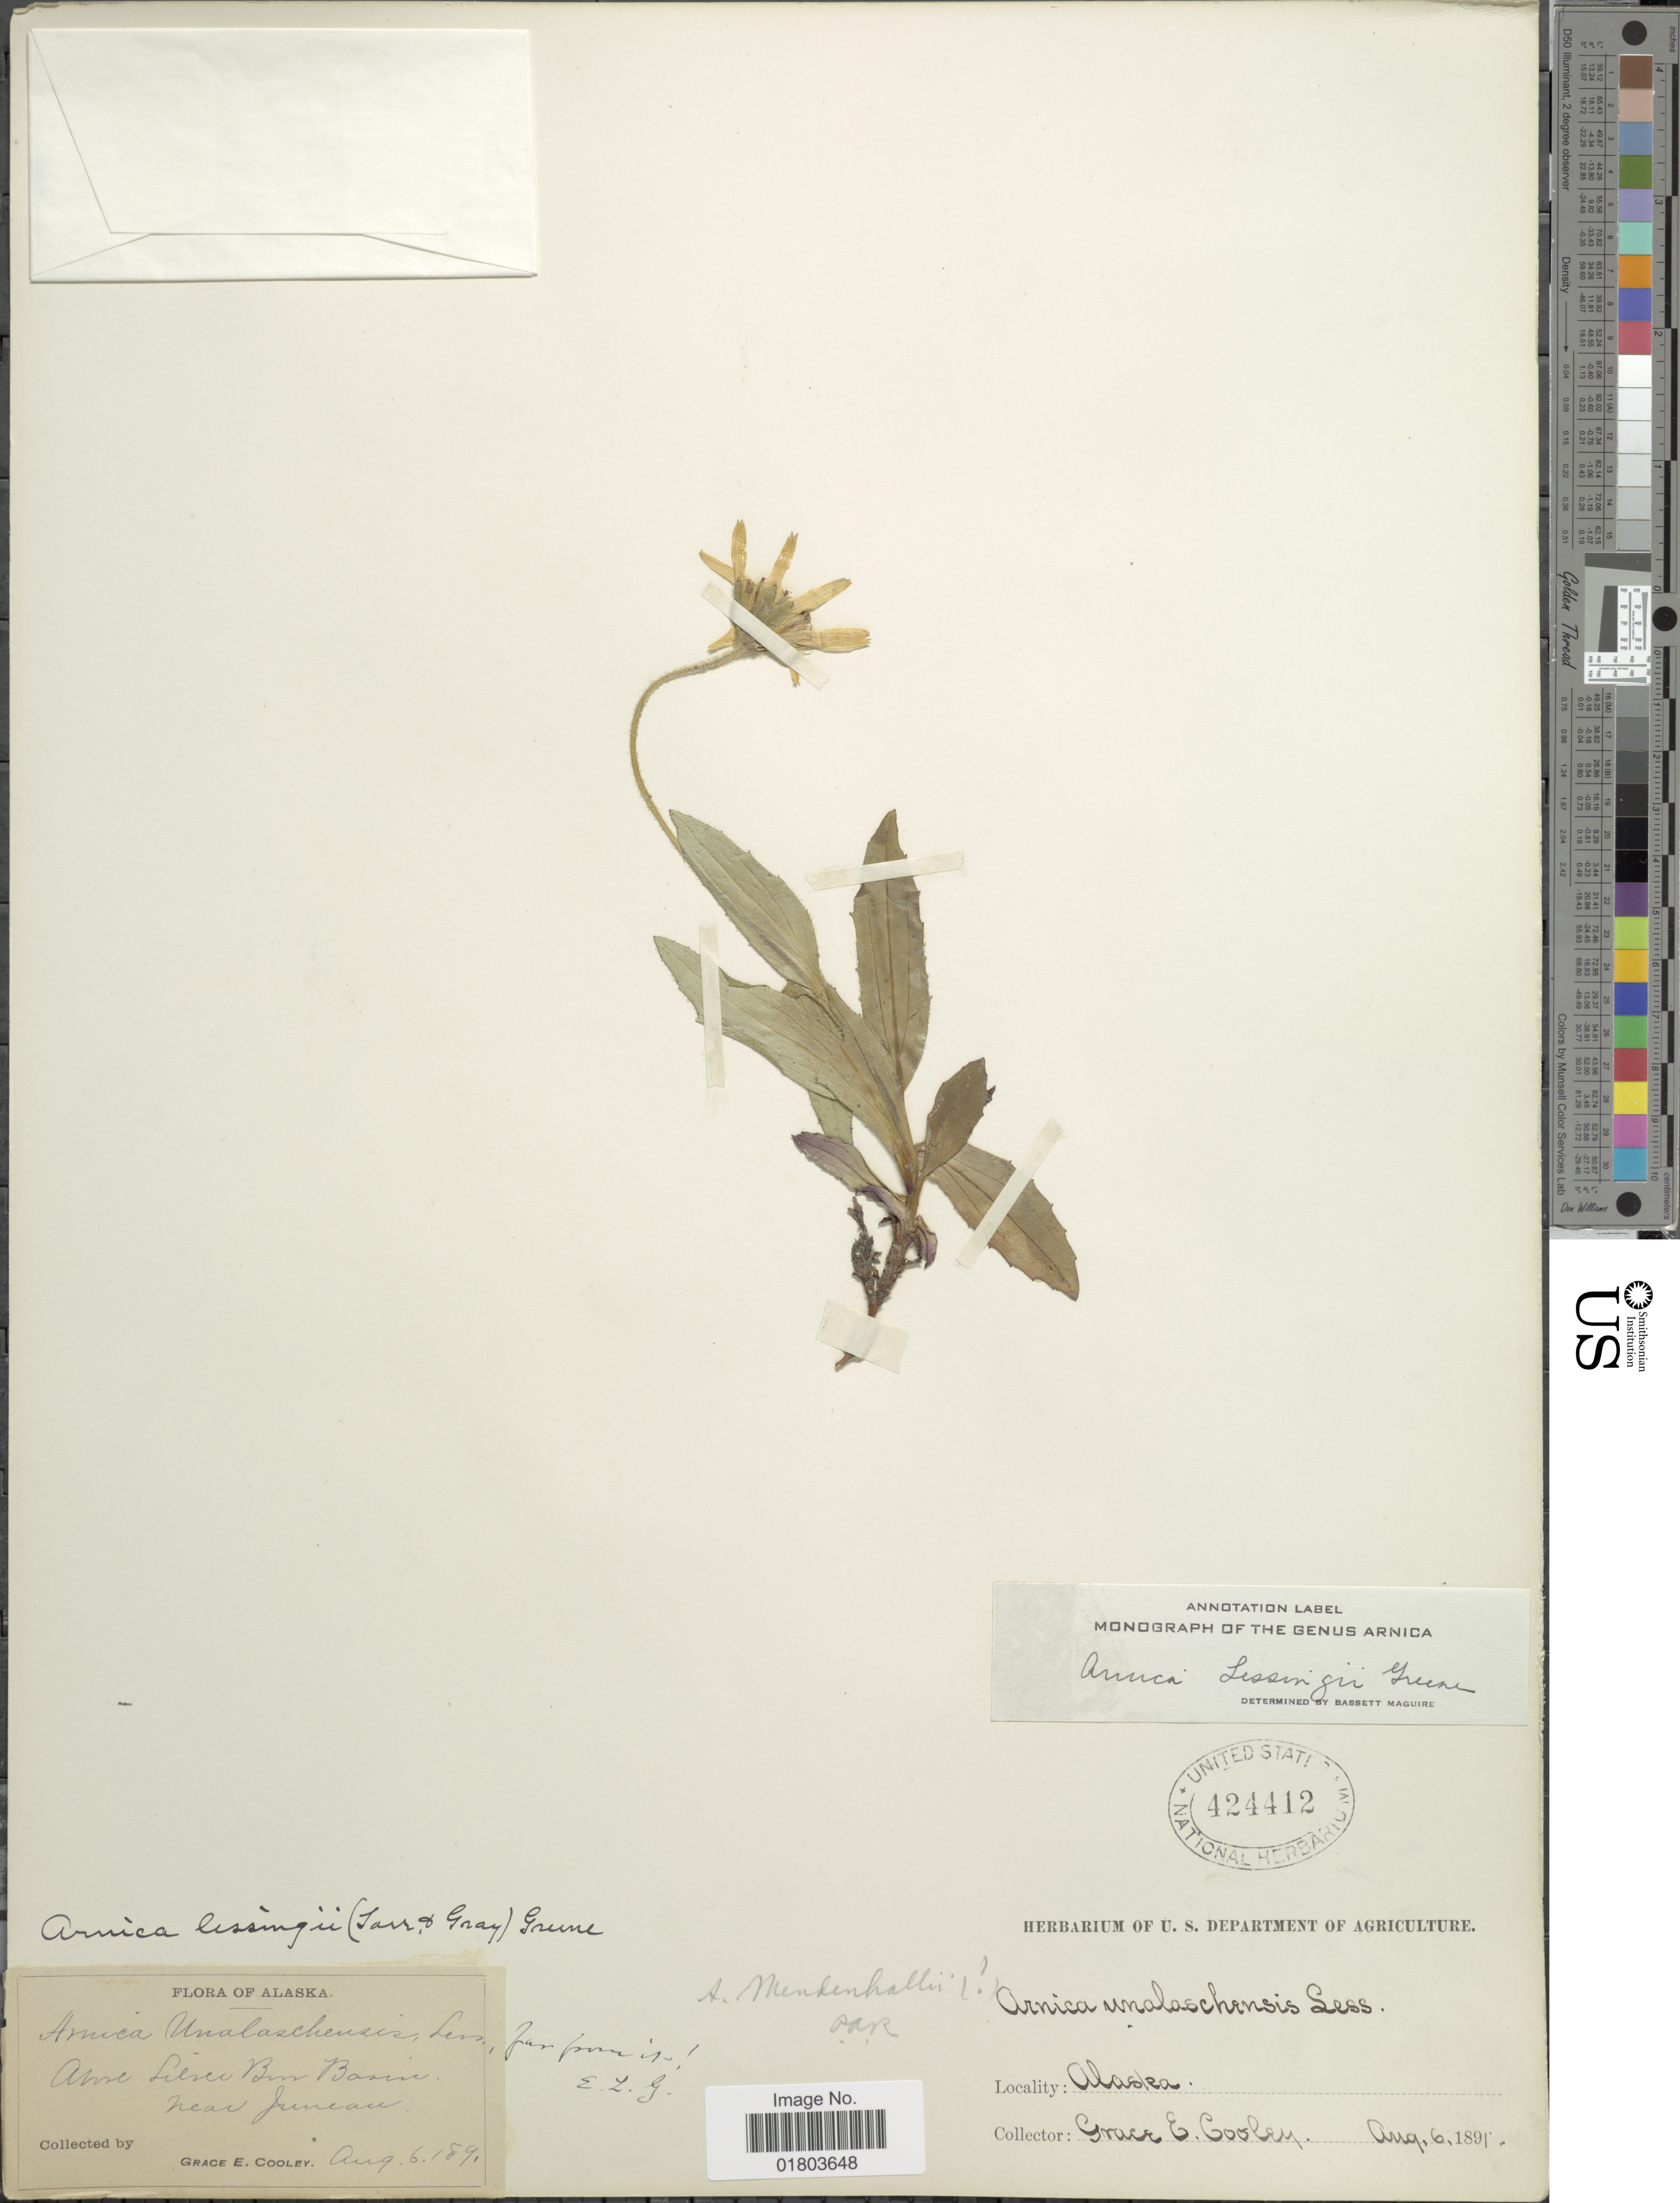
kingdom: Plantae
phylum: Tracheophyta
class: Magnoliopsida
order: Asterales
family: Asteraceae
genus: Arnica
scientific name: Arnica lessingii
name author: (Torr. & A. Gray) Greene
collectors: G. E. Cooley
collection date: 1891-08-06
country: United States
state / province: Alaska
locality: Above Silver Bow Basin, near Juneau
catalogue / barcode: US 424412